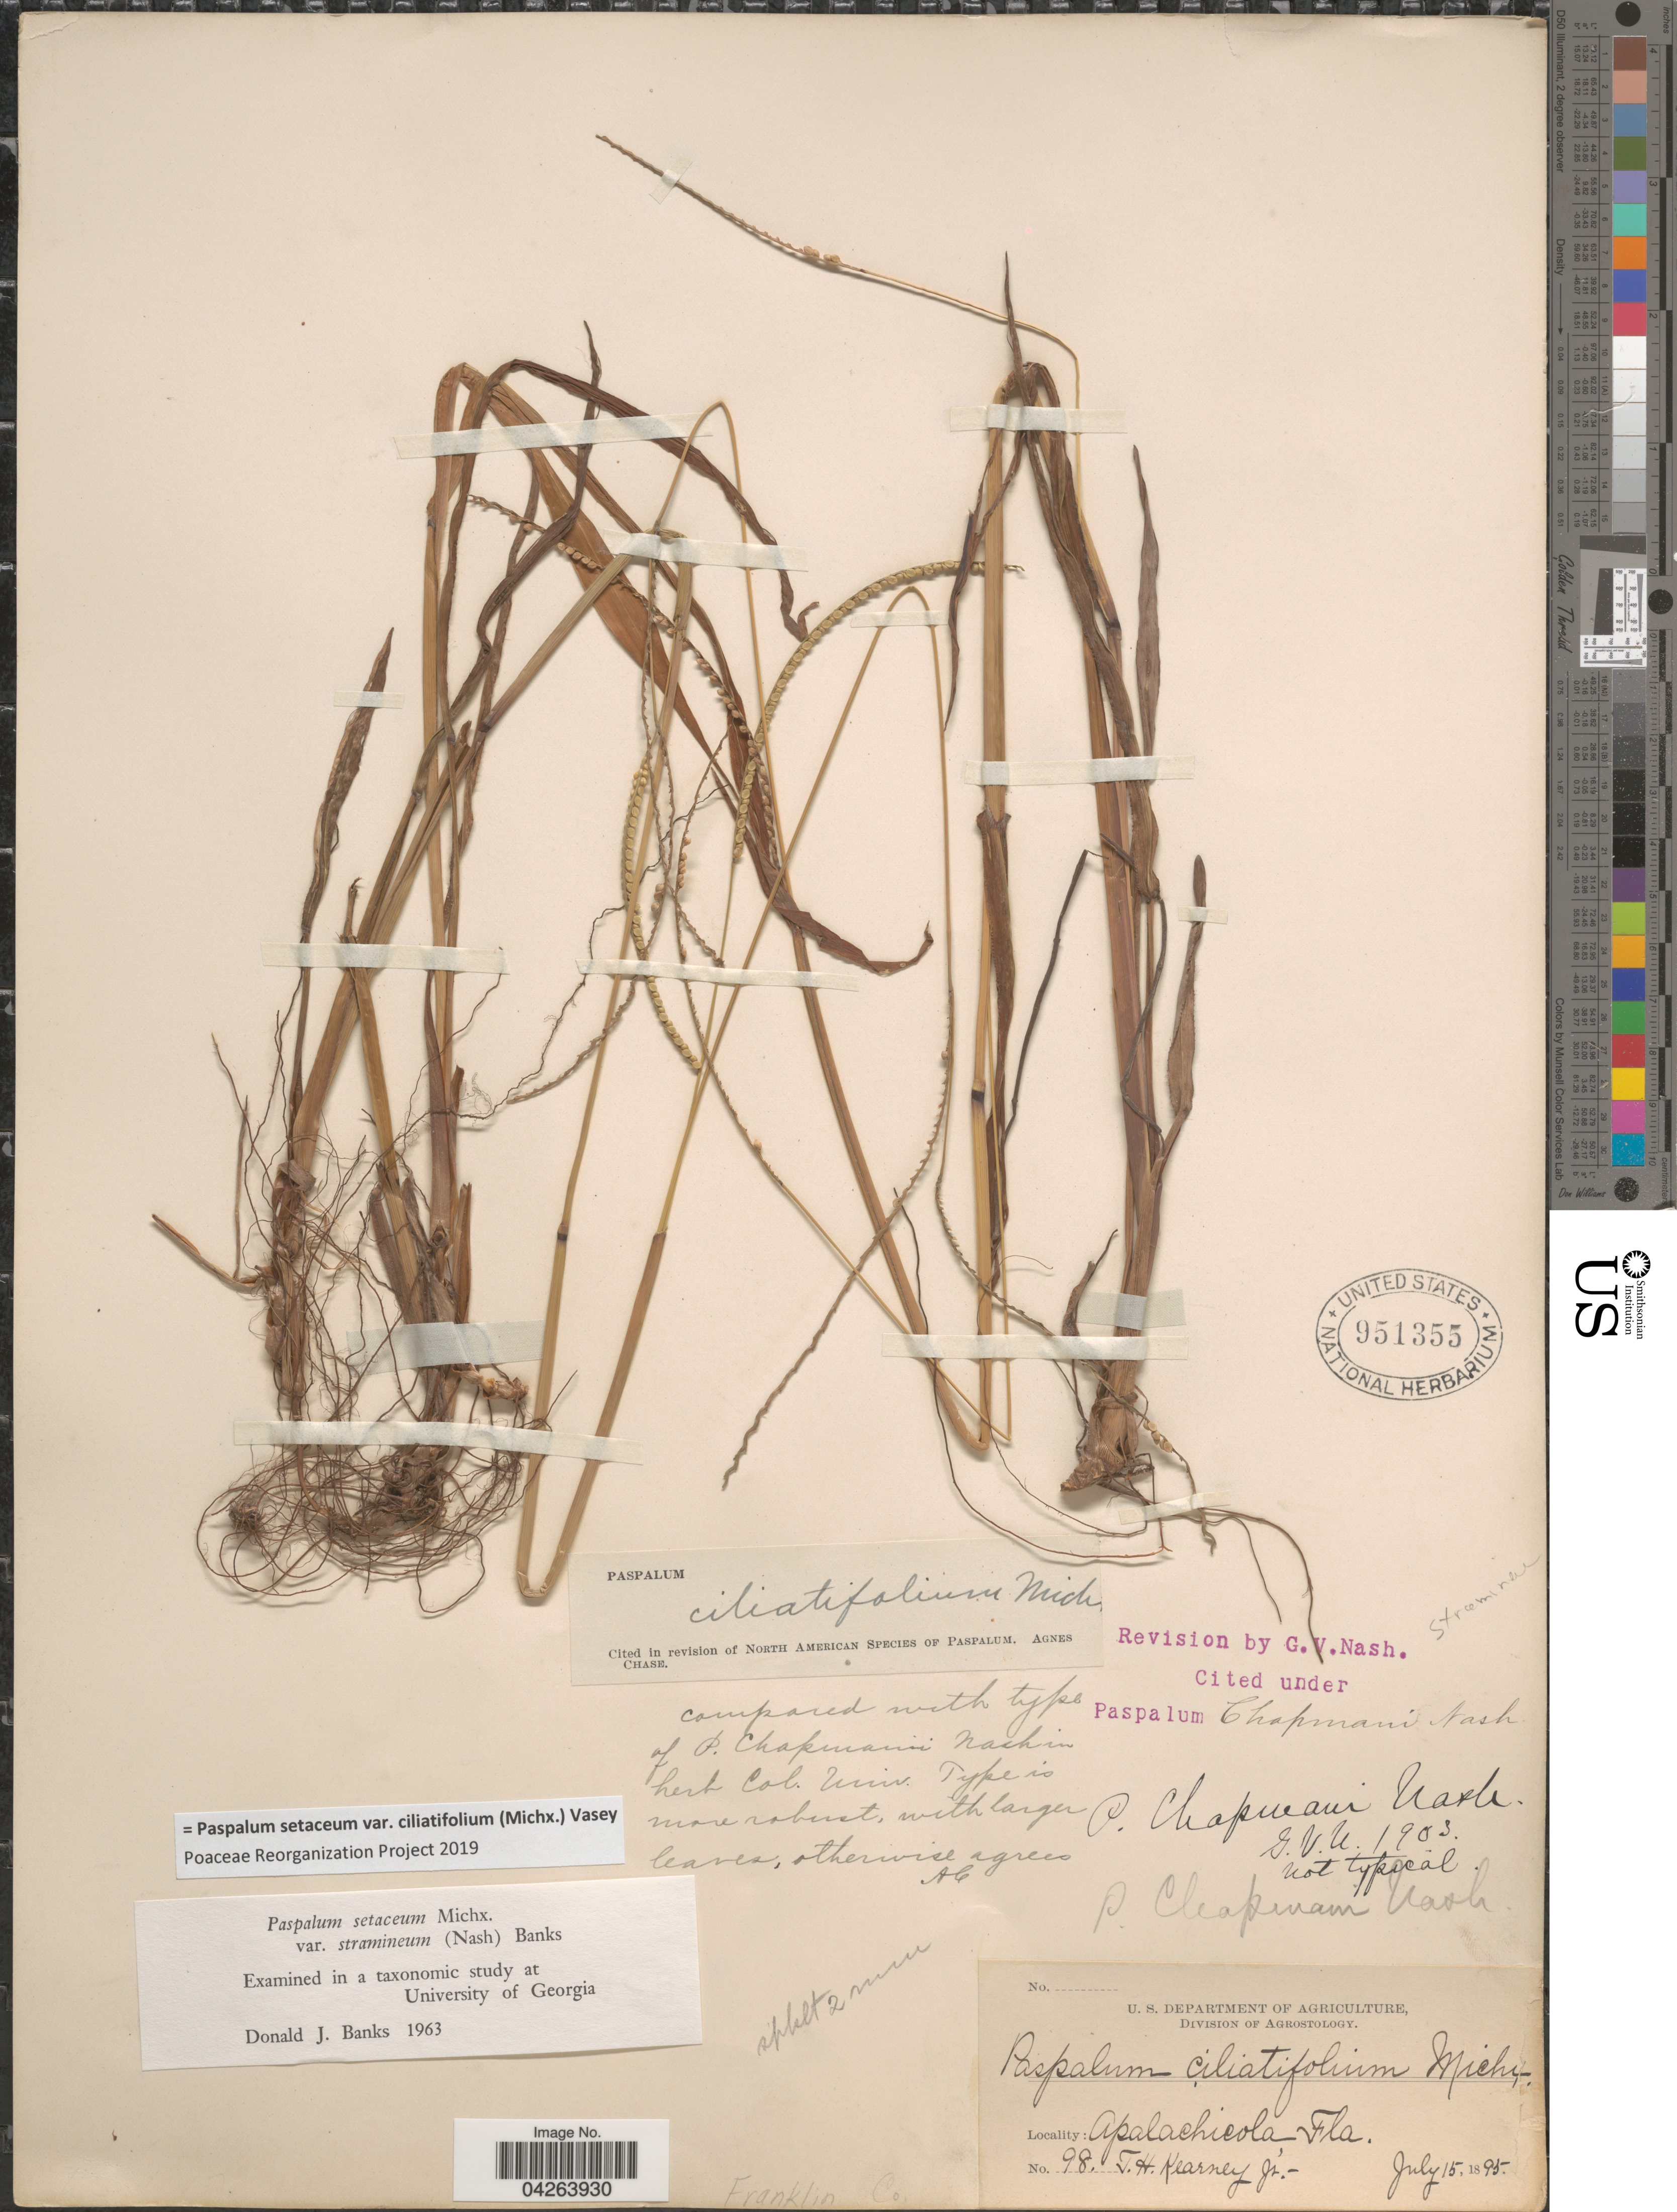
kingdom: Plantae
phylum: Tracheophyta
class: Liliopsida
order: Poales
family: Poaceae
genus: Paspalum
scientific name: Paspalum setaceum var. ciliatifolium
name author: (Michx.) Vasey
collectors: T. H. Kearney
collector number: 98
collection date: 1895-07-15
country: United States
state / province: Florida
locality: Apalachicola. Franklin Co.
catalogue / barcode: US 951355